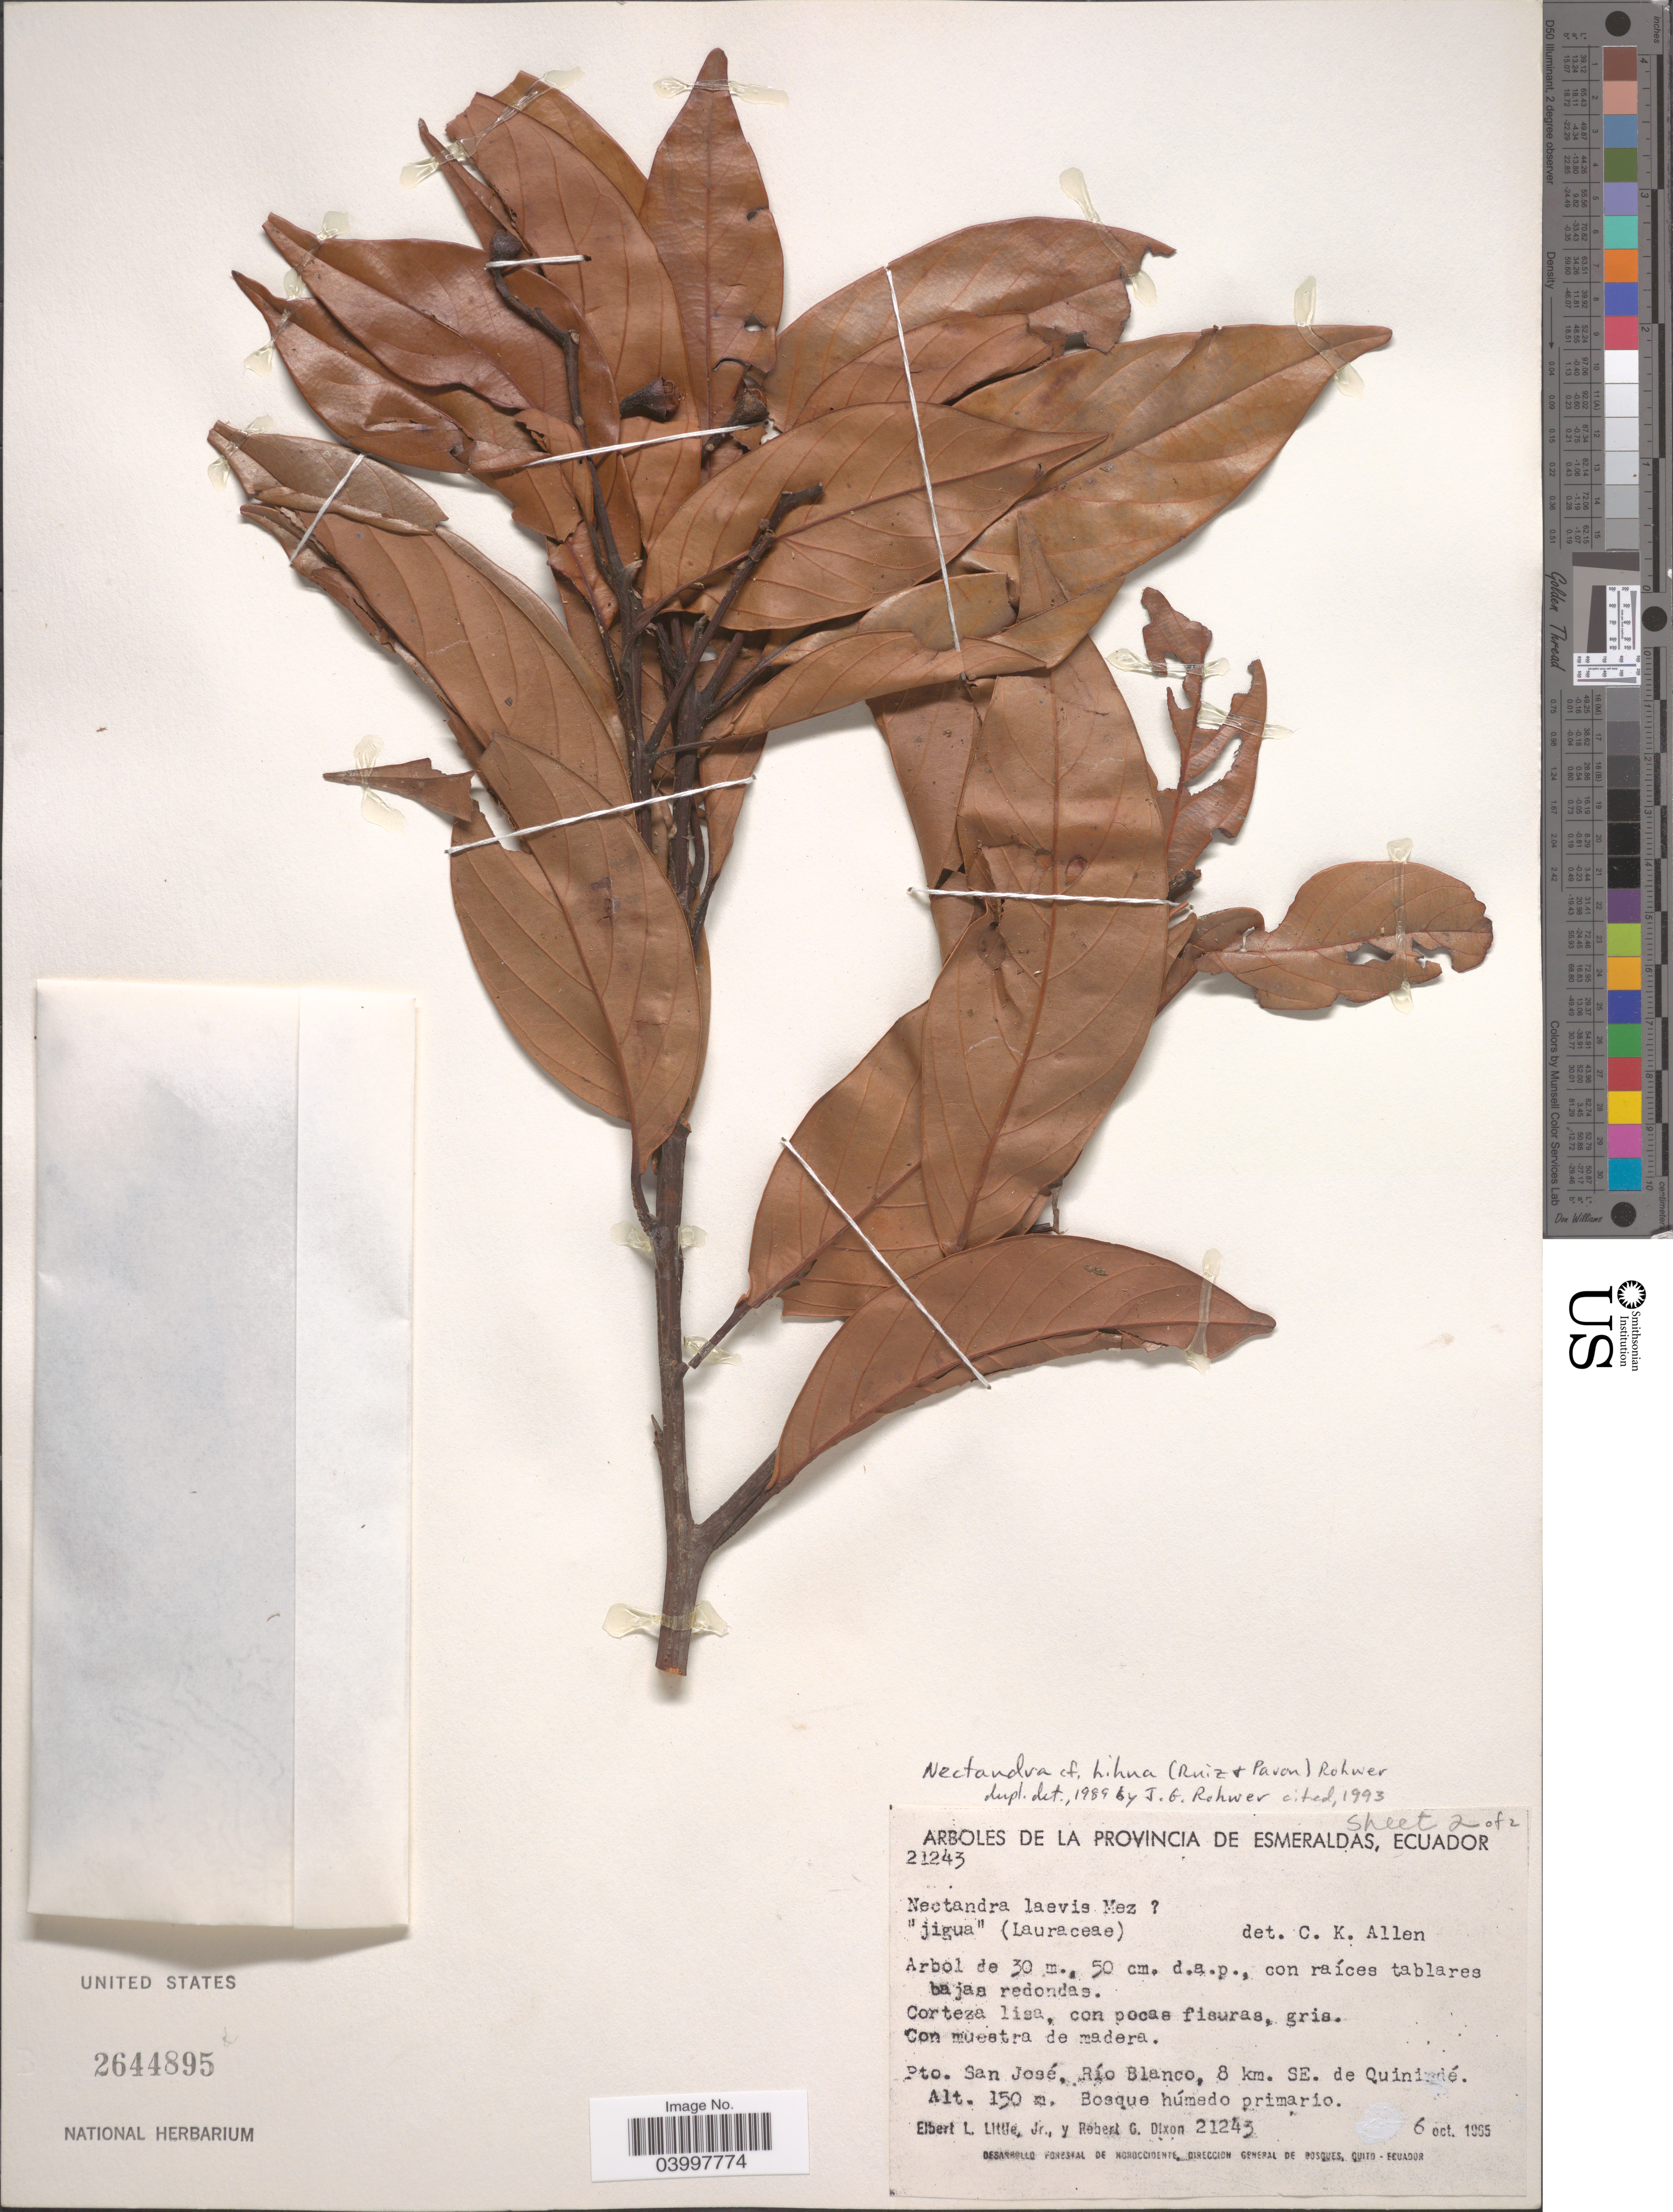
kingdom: Plantae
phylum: Tracheophyta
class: Magnoliopsida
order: Laurales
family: Lauraceae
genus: Nectandra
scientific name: Nectandra hihua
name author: (Ruiz & Pav.) Rohwer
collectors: E. L. Little & R. G. Dixon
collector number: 21243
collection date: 1965-10-06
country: Ecuador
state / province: Esmeraldas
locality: Pto. San José, Río Blanco, 8 km. SE. de Quinindé.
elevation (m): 150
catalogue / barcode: US 2644895